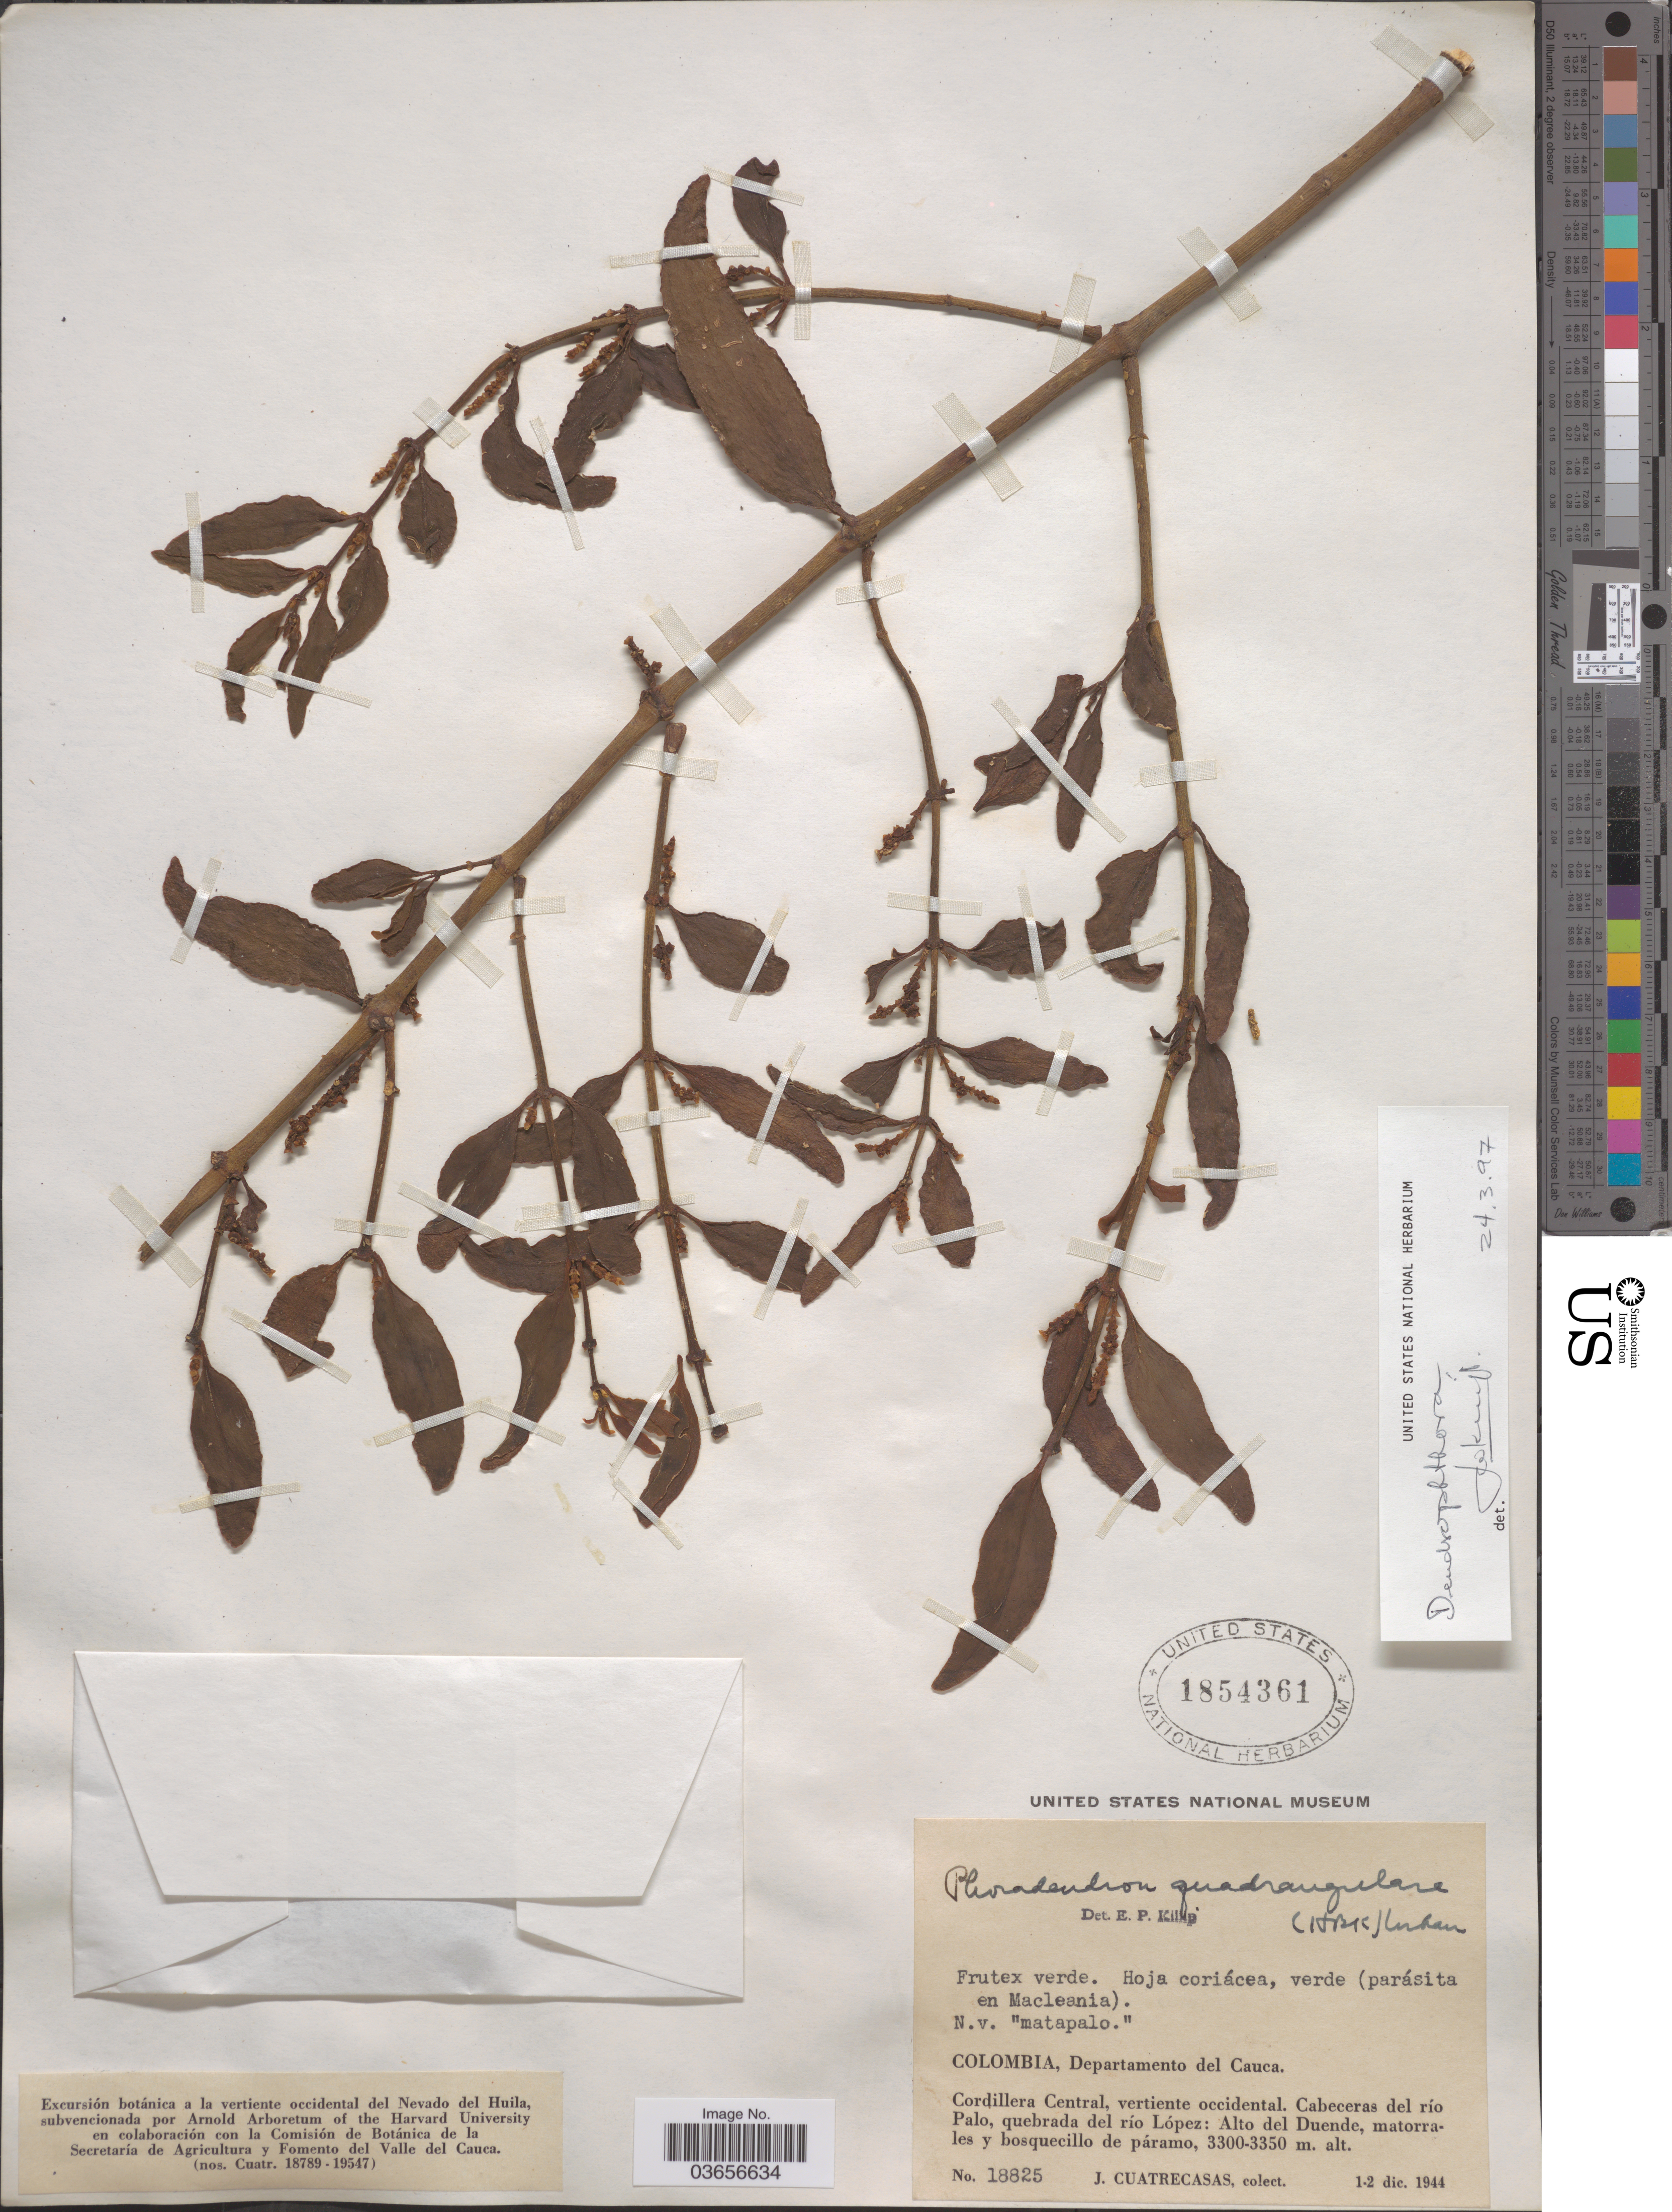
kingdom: Plantae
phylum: Tracheophyta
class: Magnoliopsida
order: Santalales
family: Viscaceae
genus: Dendrophthora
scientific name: Dendrophthora sp.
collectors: J. Cuatrecasas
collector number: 18825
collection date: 1944-12-01/1944-12-02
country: Colombia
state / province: Cauca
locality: Departamento del Cauca. Cordillera Central, vertiente occidental. Cabeceras del río Palo, quebrada del río López: Alto del Duende, matorrales y bosquecillo de páramo.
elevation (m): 3300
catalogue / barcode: US 1854361